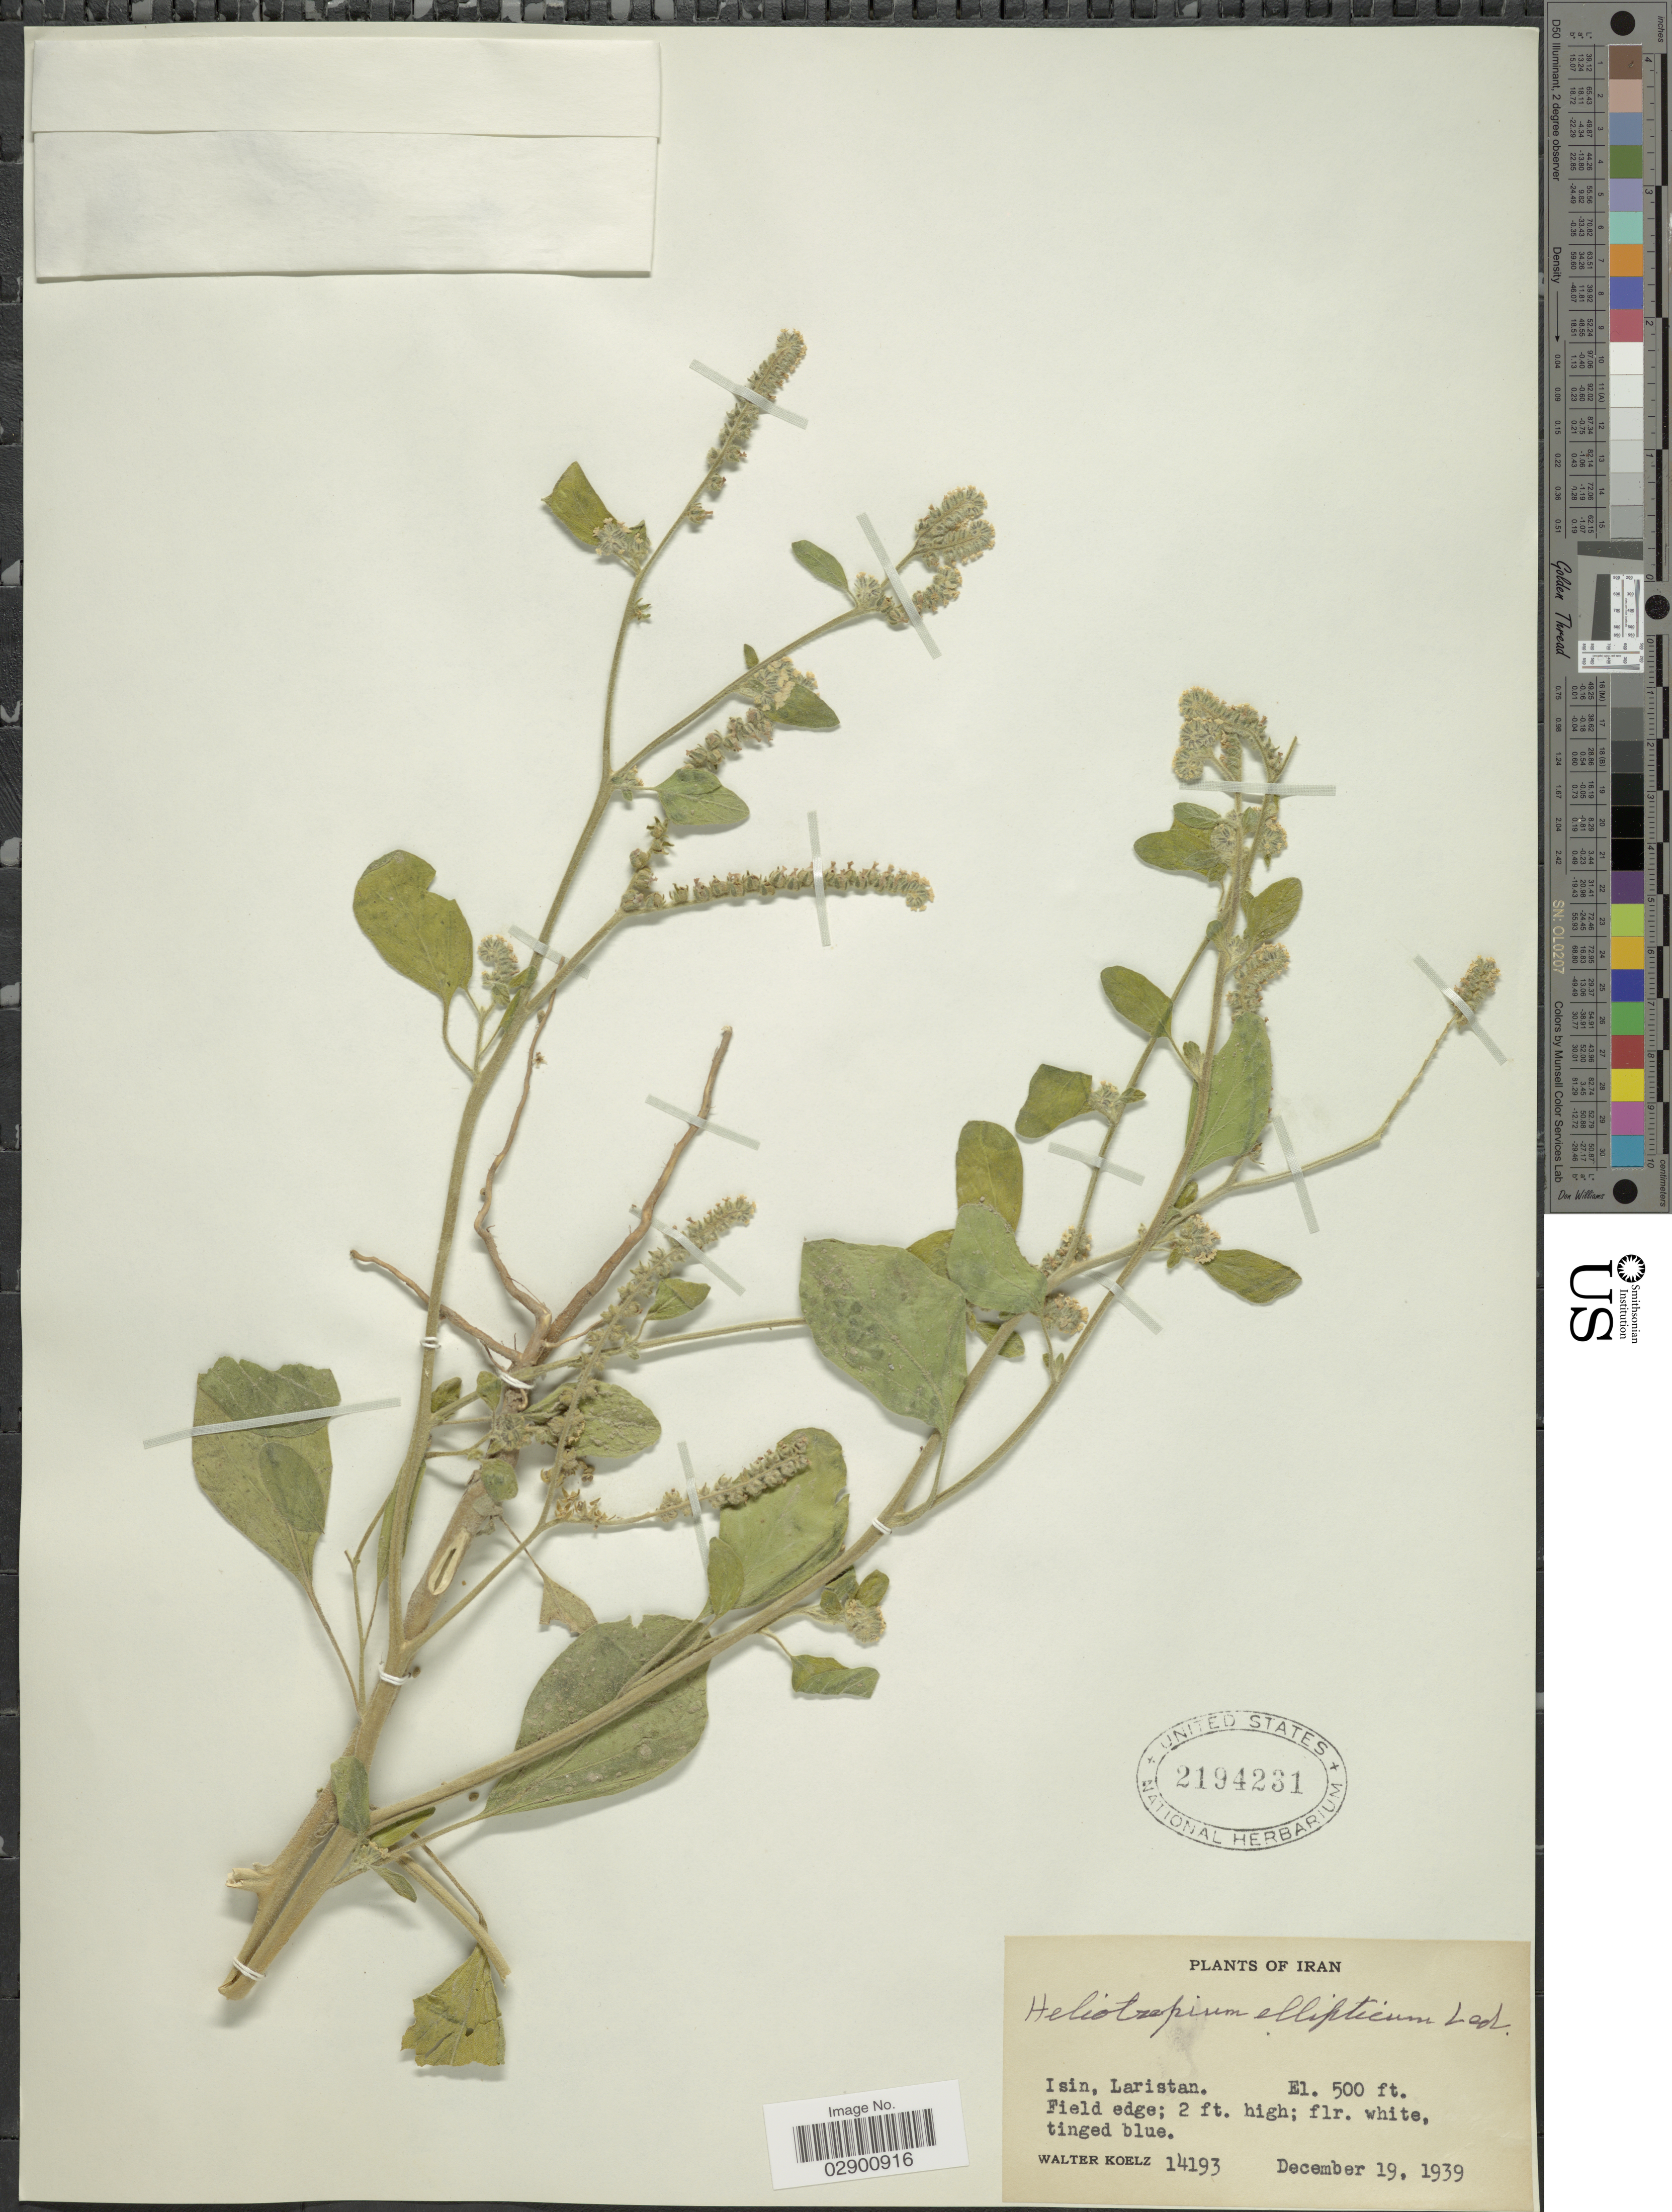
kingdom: Plantae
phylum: Tracheophyta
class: Magnoliopsida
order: Boraginales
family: Heliotropiaceae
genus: Heliotropium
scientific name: Heliotropium europaeum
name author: L.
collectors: W. N. Koelz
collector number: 14193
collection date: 1939-12-19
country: Iran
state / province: Hormozgan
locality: Isin, Laristan.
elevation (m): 152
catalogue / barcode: US 2194231